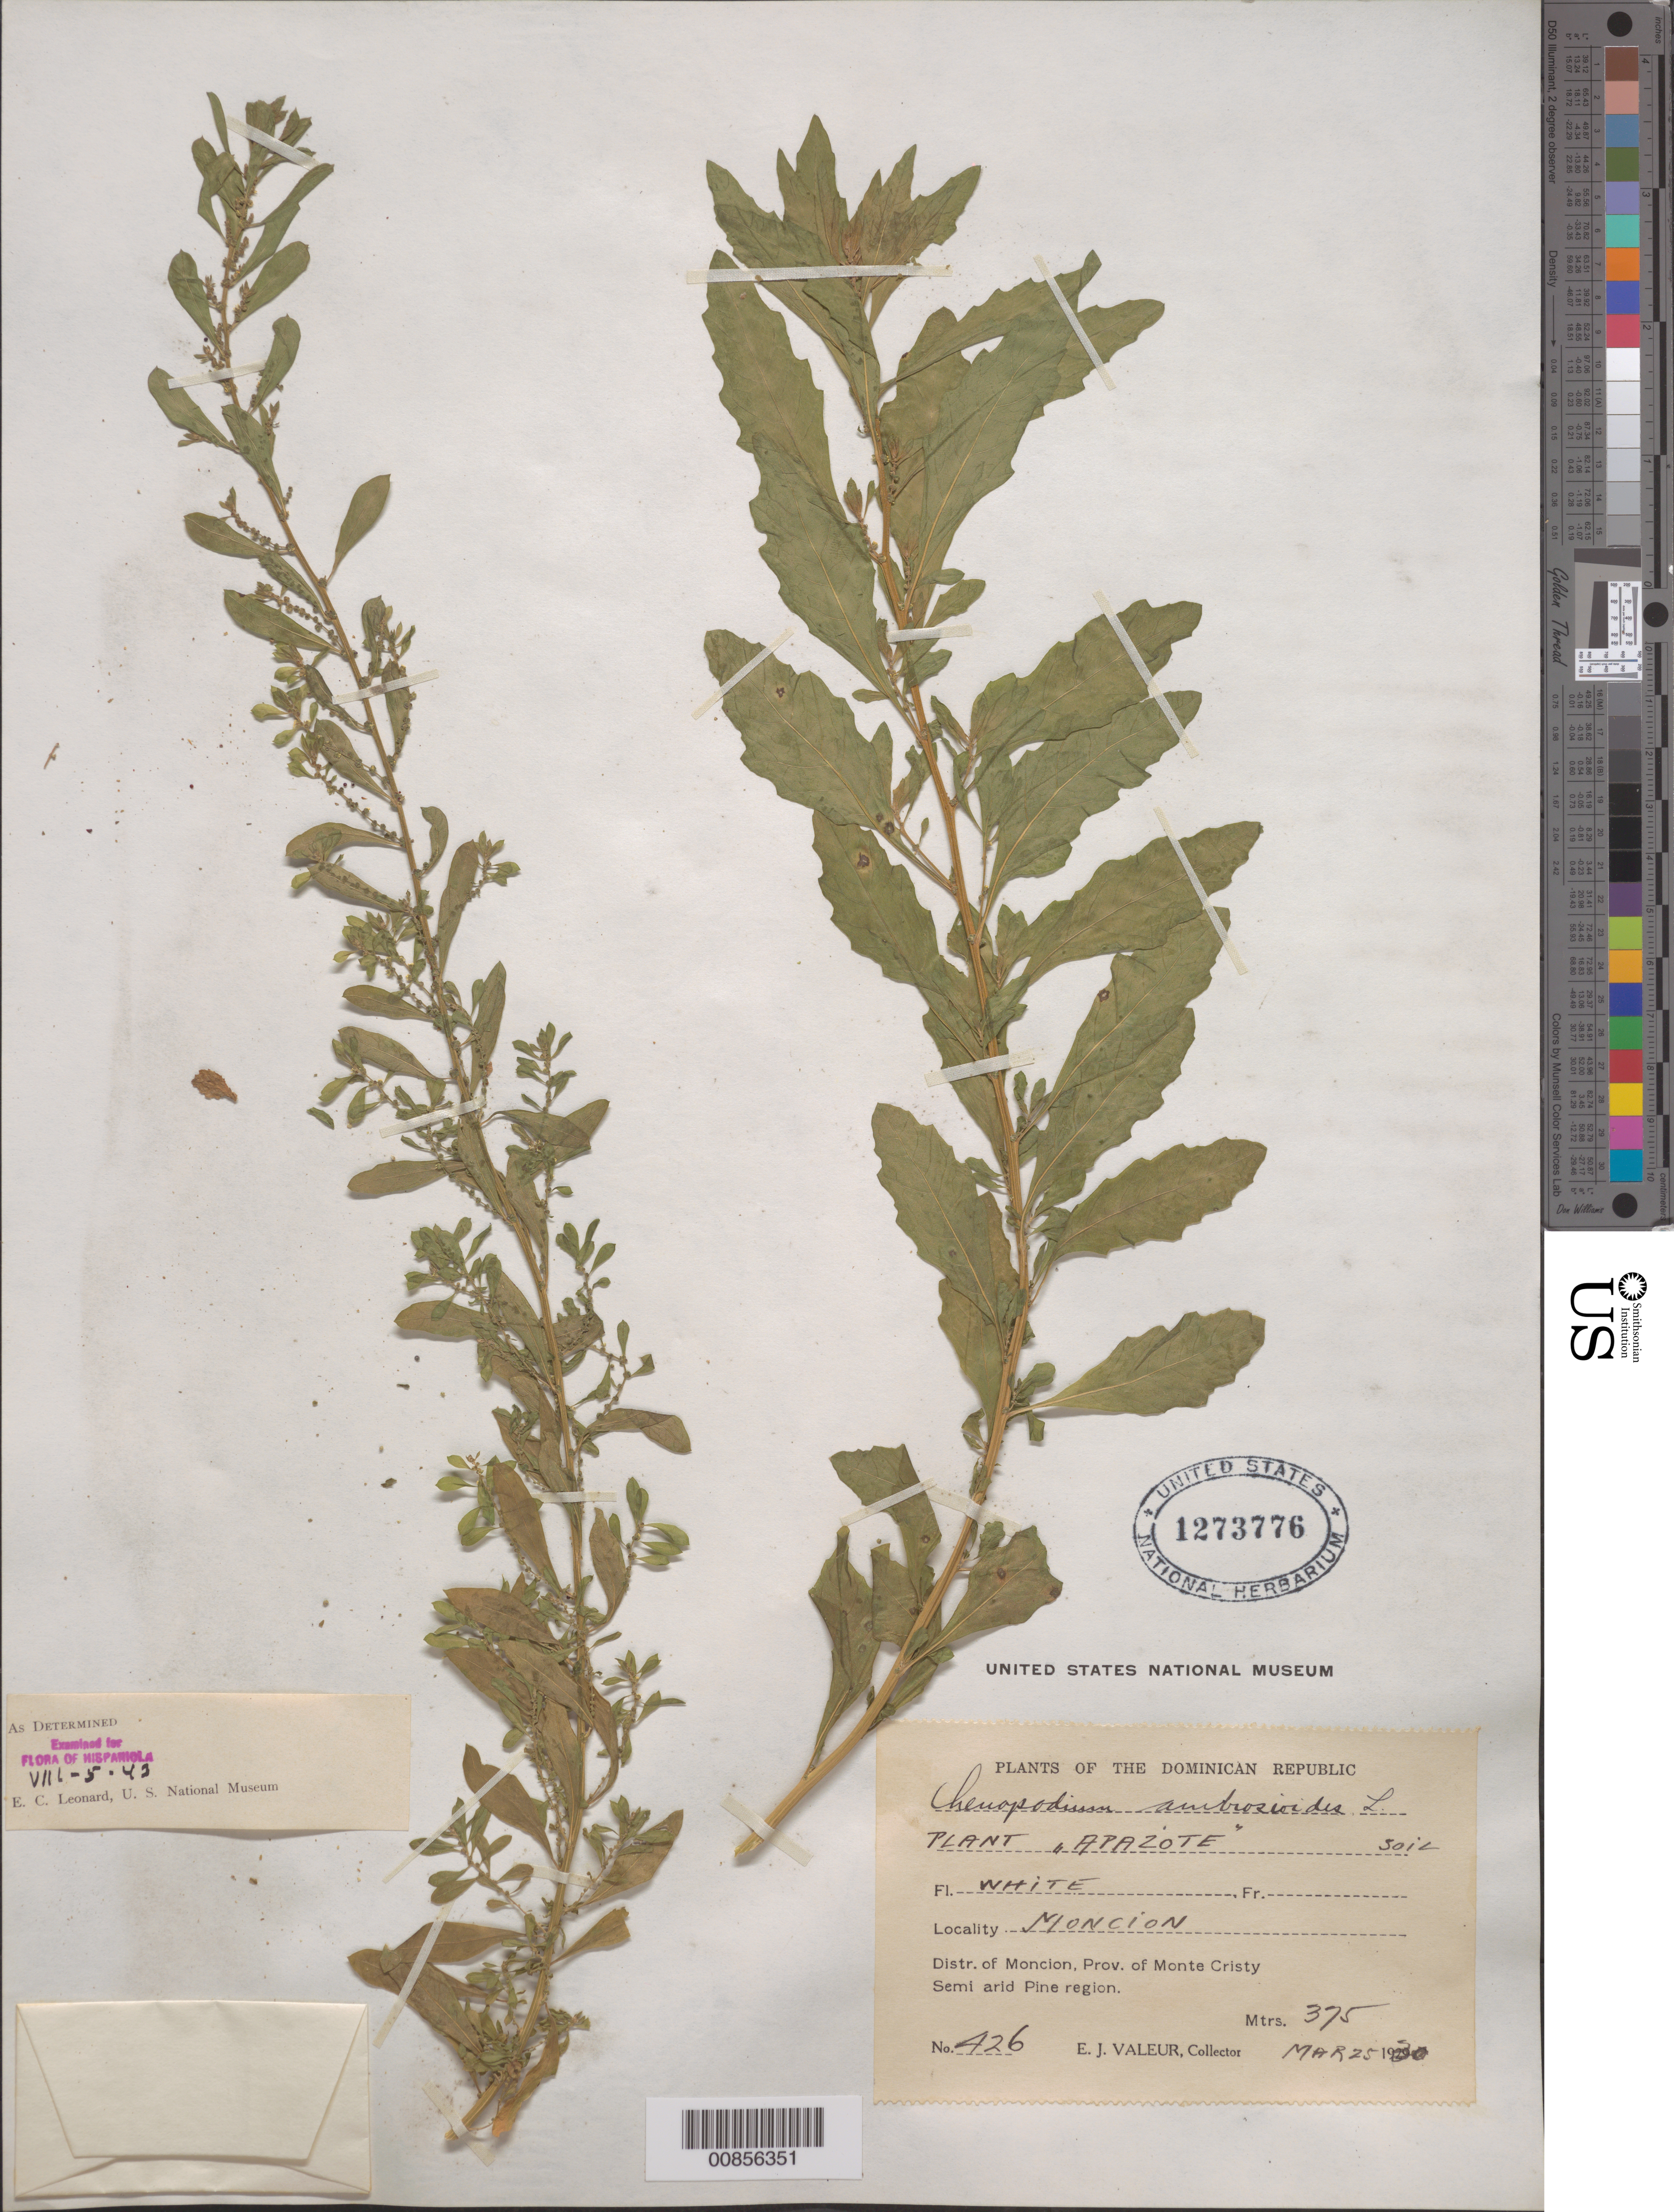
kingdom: Plantae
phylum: Tracheophyta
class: Magnoliopsida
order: Caryophyllales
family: Amaranthaceae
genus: Chenopodium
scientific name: Chenopodium ambrosioides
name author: L.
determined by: Leonard, Emery C., (US)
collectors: E. Valeur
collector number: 426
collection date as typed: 25 Mar 1930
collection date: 1930-03-25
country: Dominican Republic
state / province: Monte Cristi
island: Hispaniola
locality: Distr. of Monción. Monción.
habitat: Semi arid Pine region. Soil.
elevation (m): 375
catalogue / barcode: US 1273776